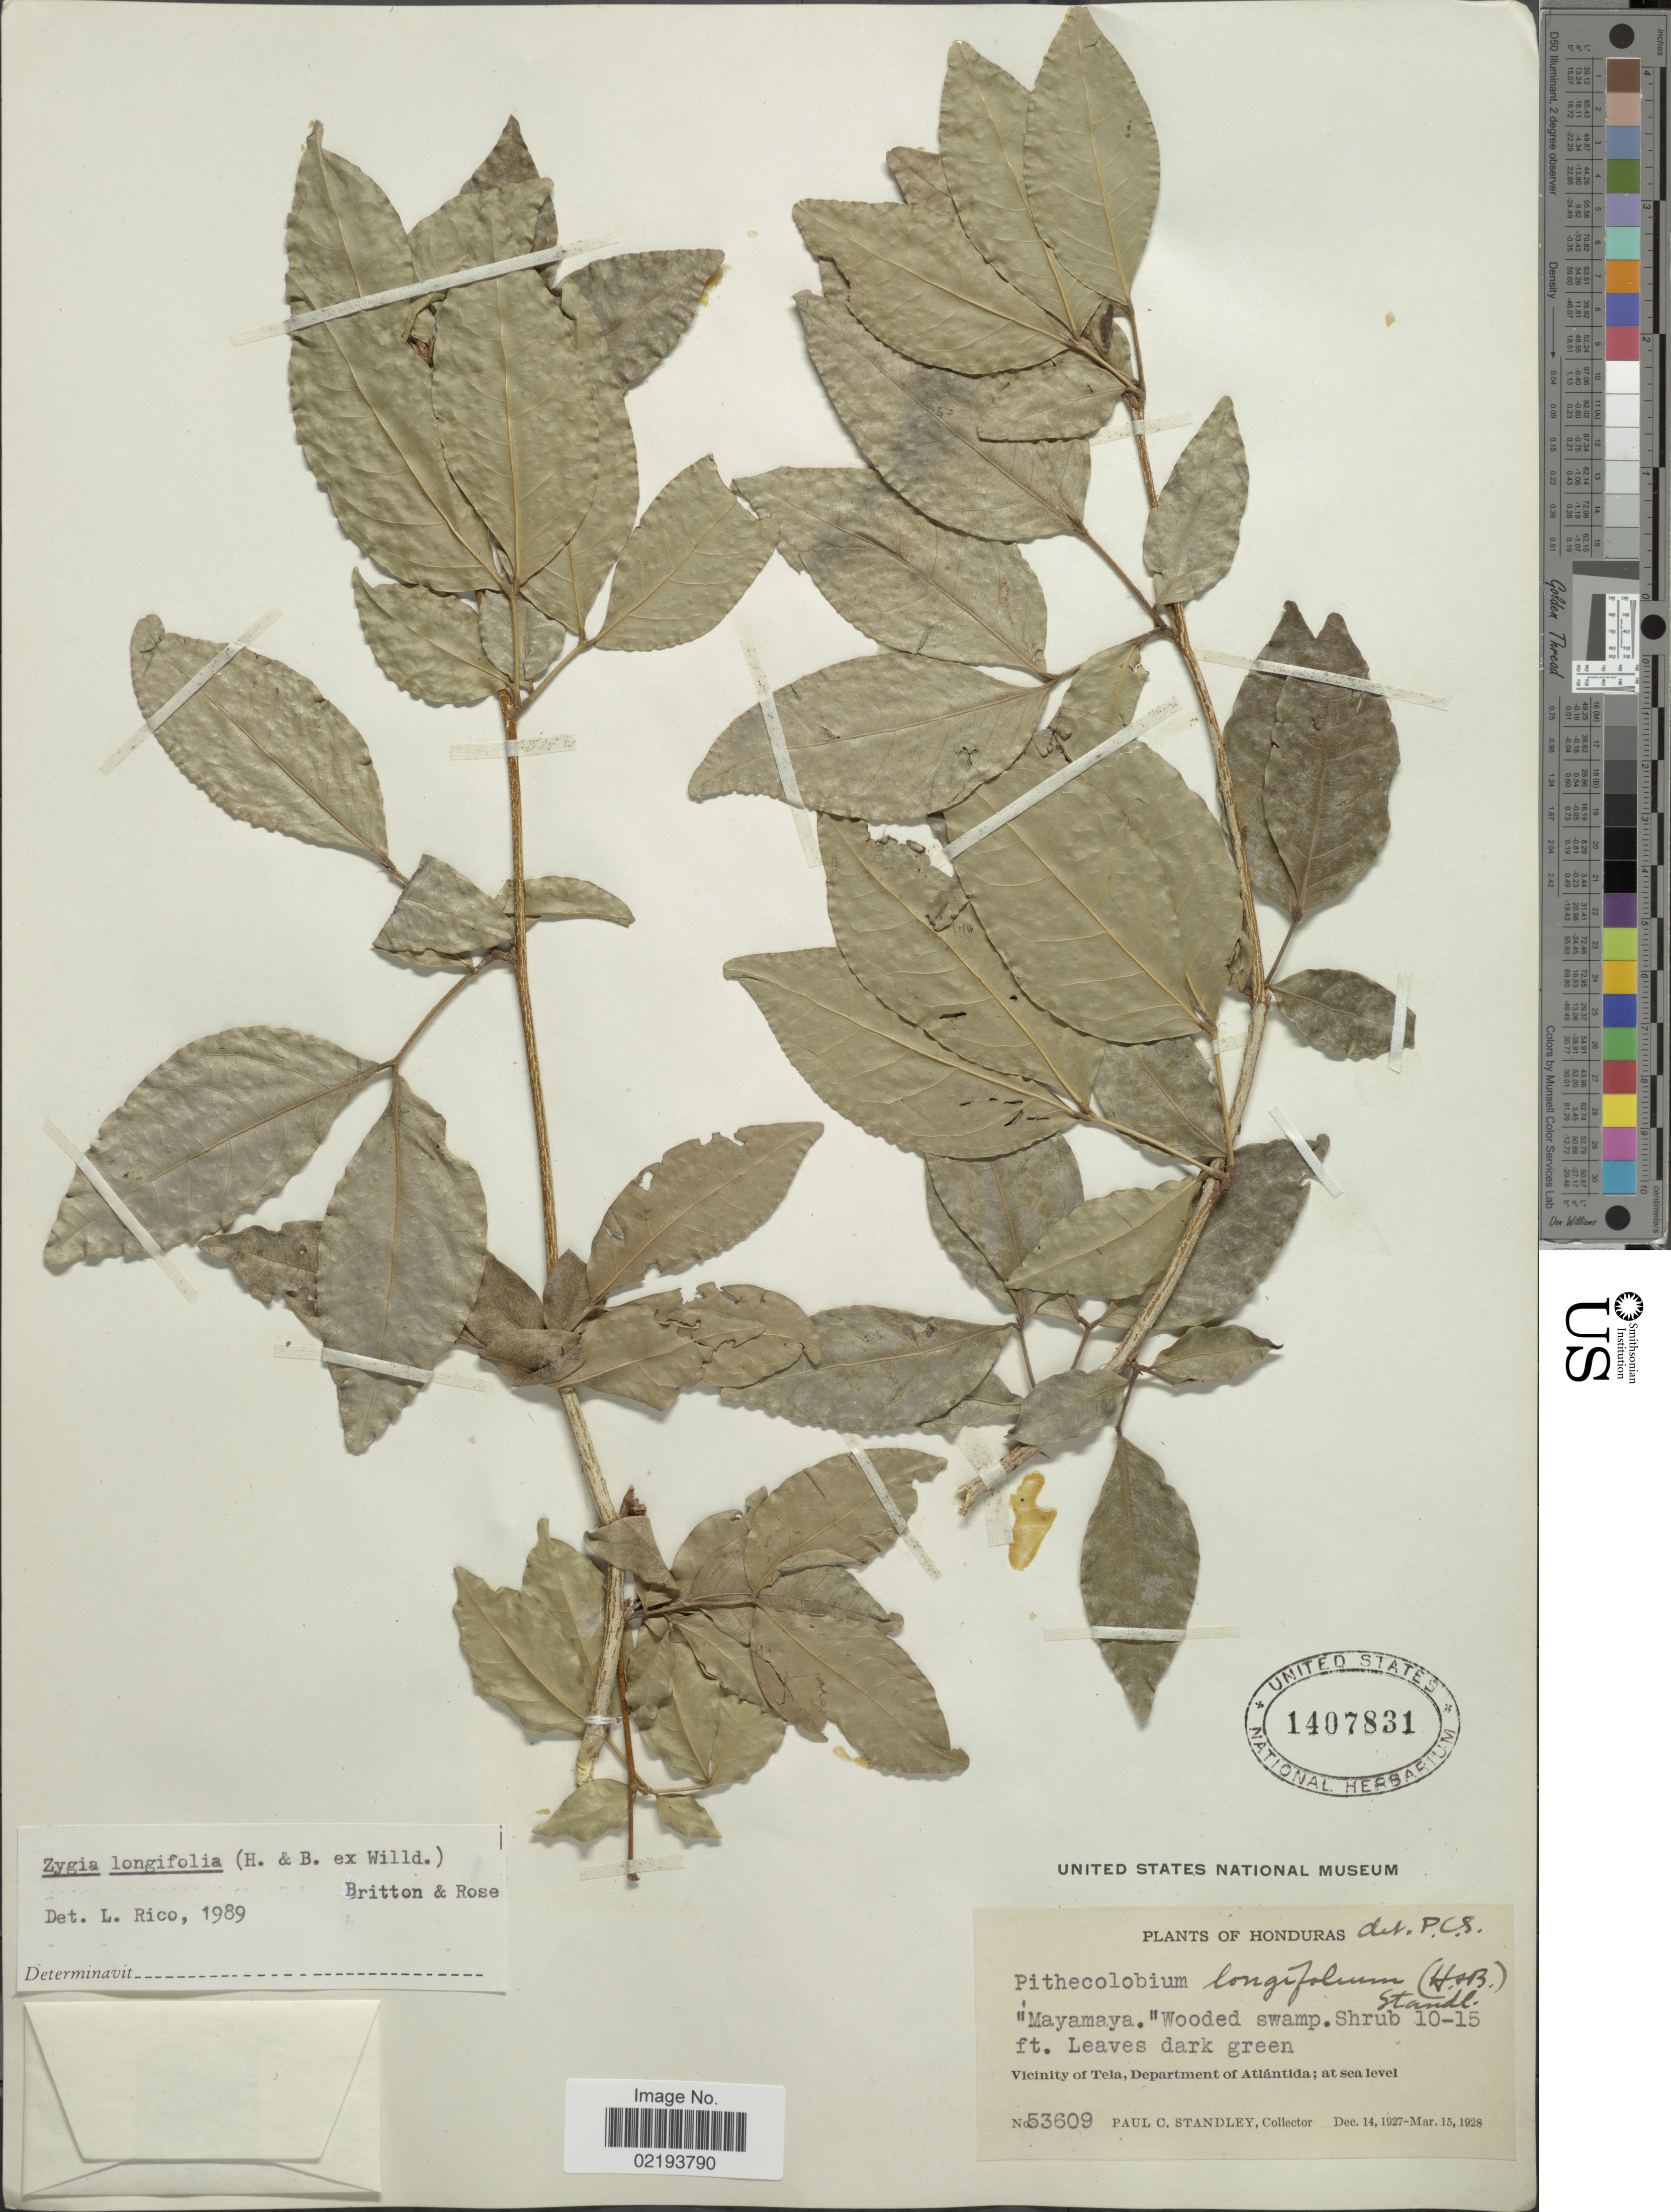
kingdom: Plantae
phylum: Tracheophyta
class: Magnoliopsida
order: Fabales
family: Fabaceae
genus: Zygia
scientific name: Zygia longifolia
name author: (Willd.) Britton & Rose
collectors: P. C. Standley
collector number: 53609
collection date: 1927-12-14/1928-03-15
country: Honduras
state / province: Atlántida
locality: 'Mayamaya' Wooded swamp, Vicinity of Tela, Department of Atlántida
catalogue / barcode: US 1407831